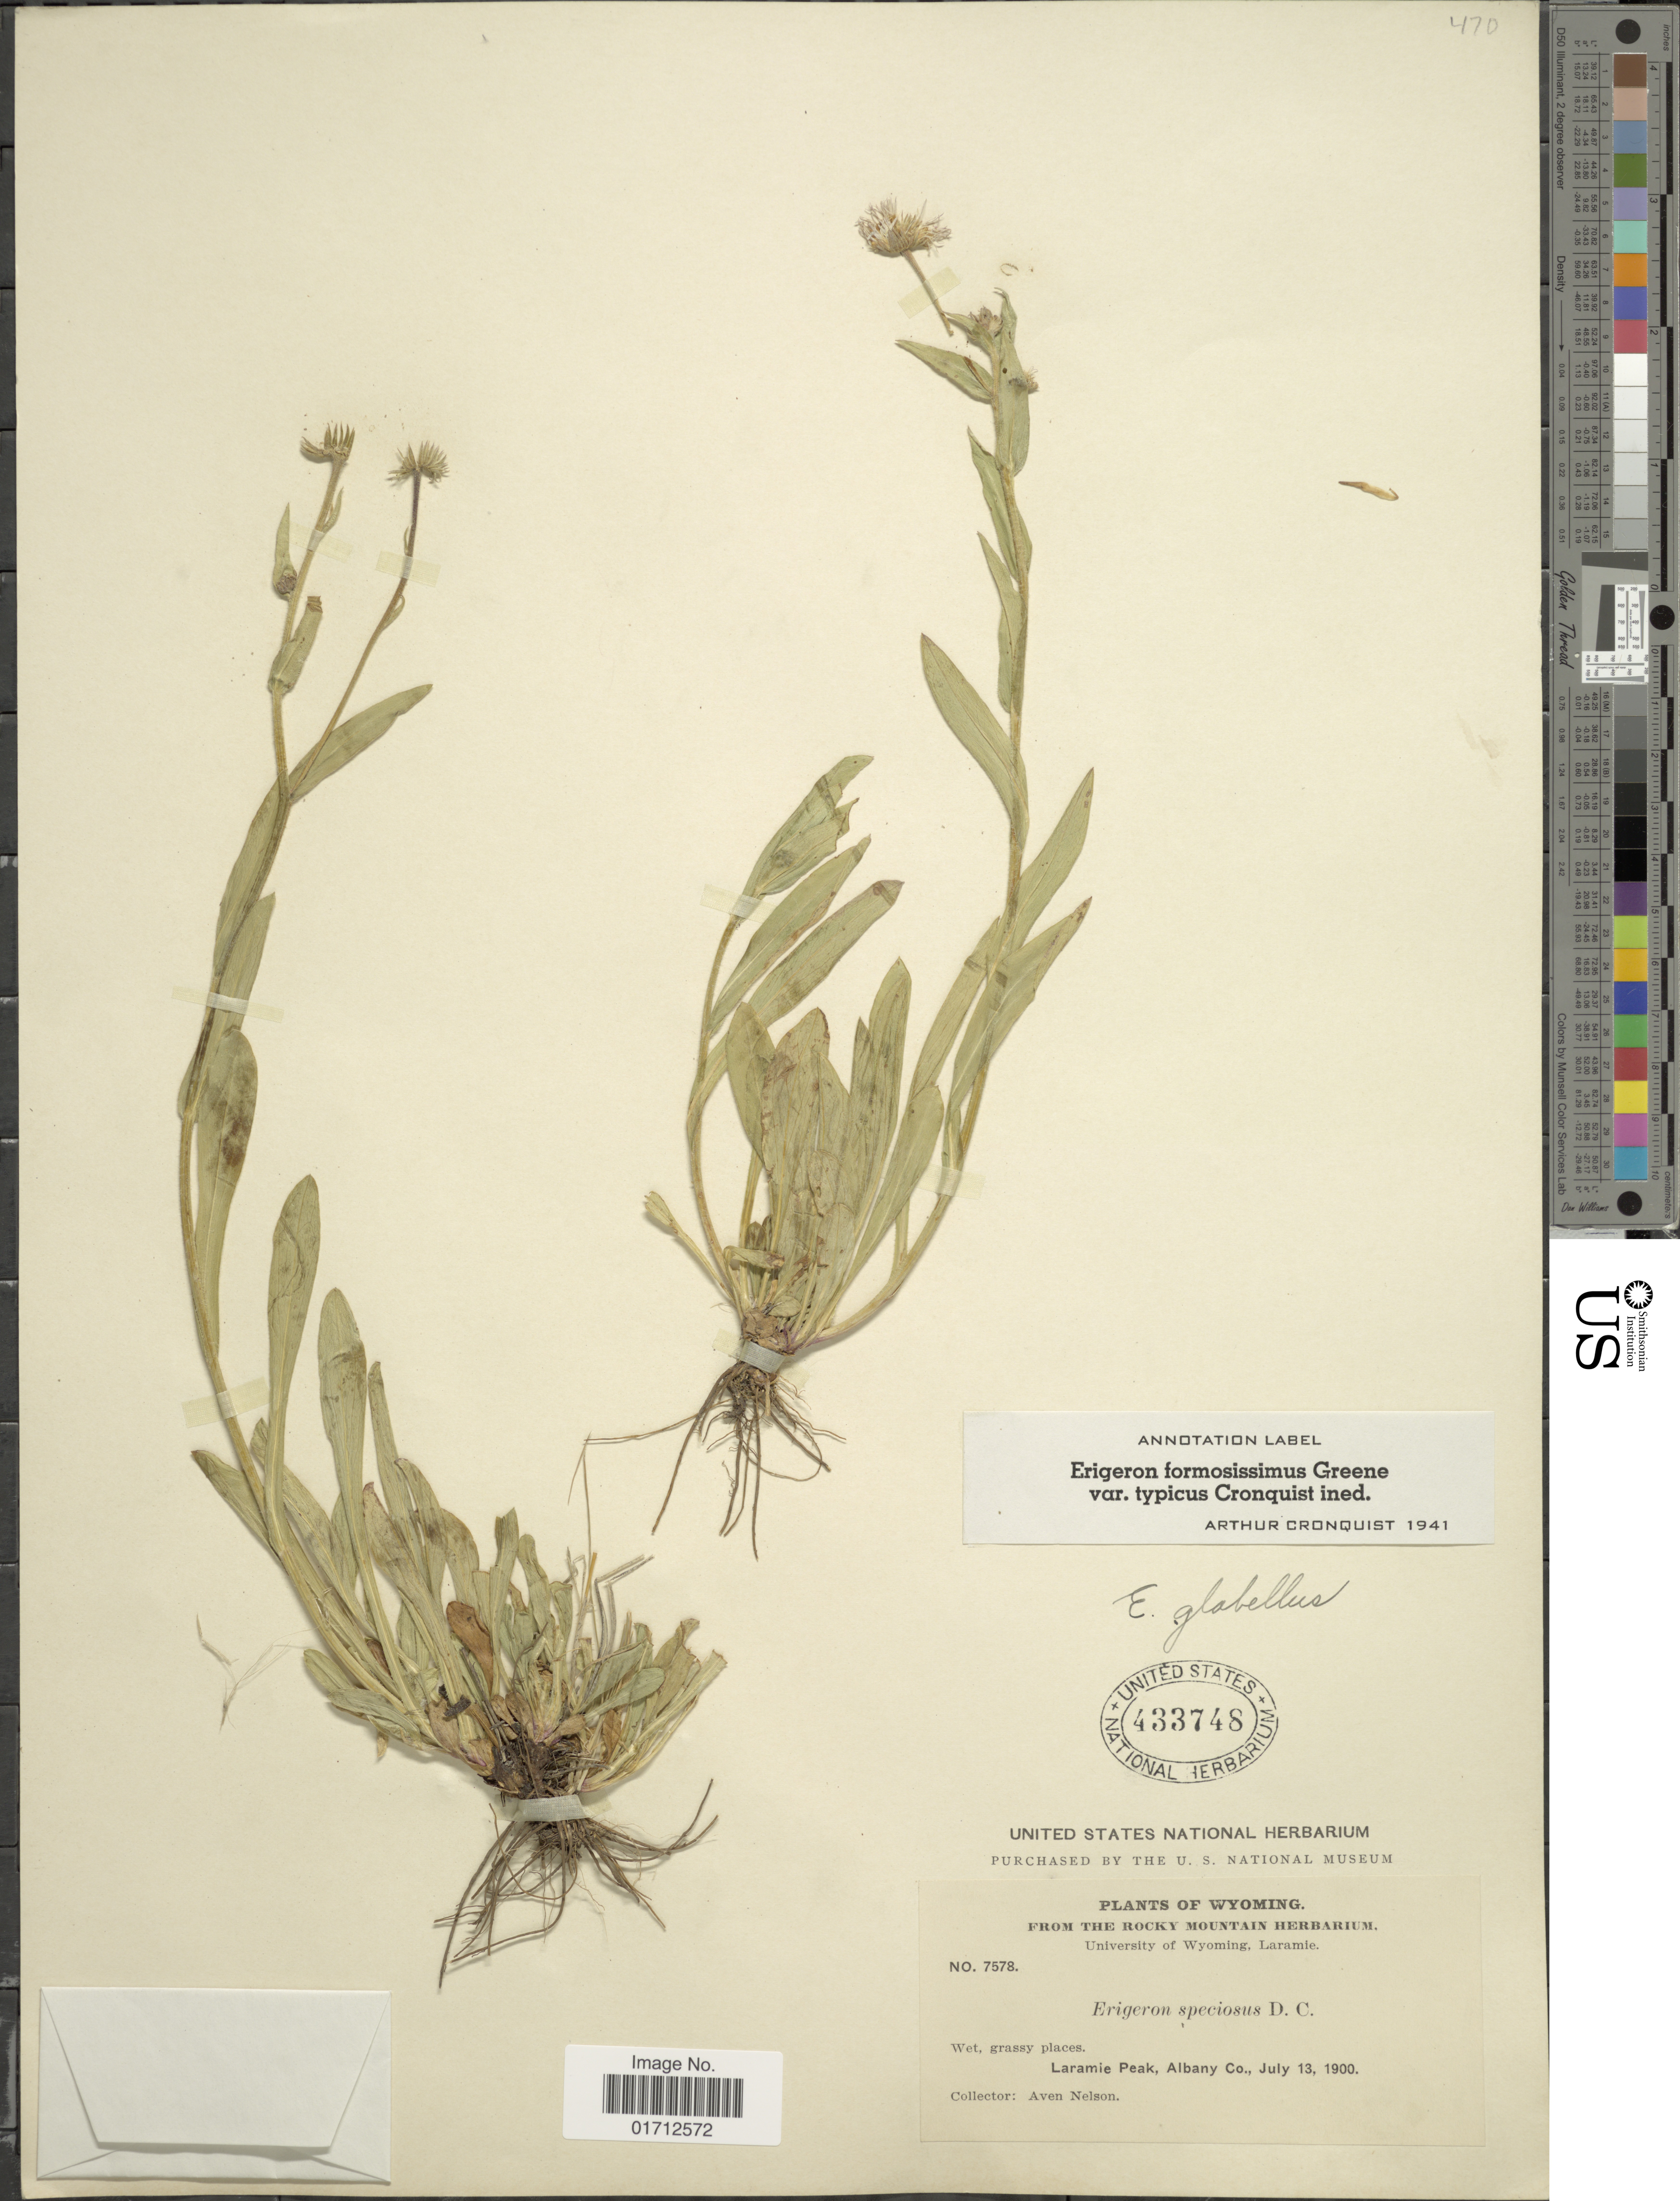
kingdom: Plantae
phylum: Tracheophyta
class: Magnoliopsida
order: Asterales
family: Asteraceae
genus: Erigeron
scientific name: Erigeron formosissimus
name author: Greene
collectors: A. Nelson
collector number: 7578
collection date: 1900-07-13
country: United States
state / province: Wyoming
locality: Laramie Peak, Albany Co.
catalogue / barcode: US 433748